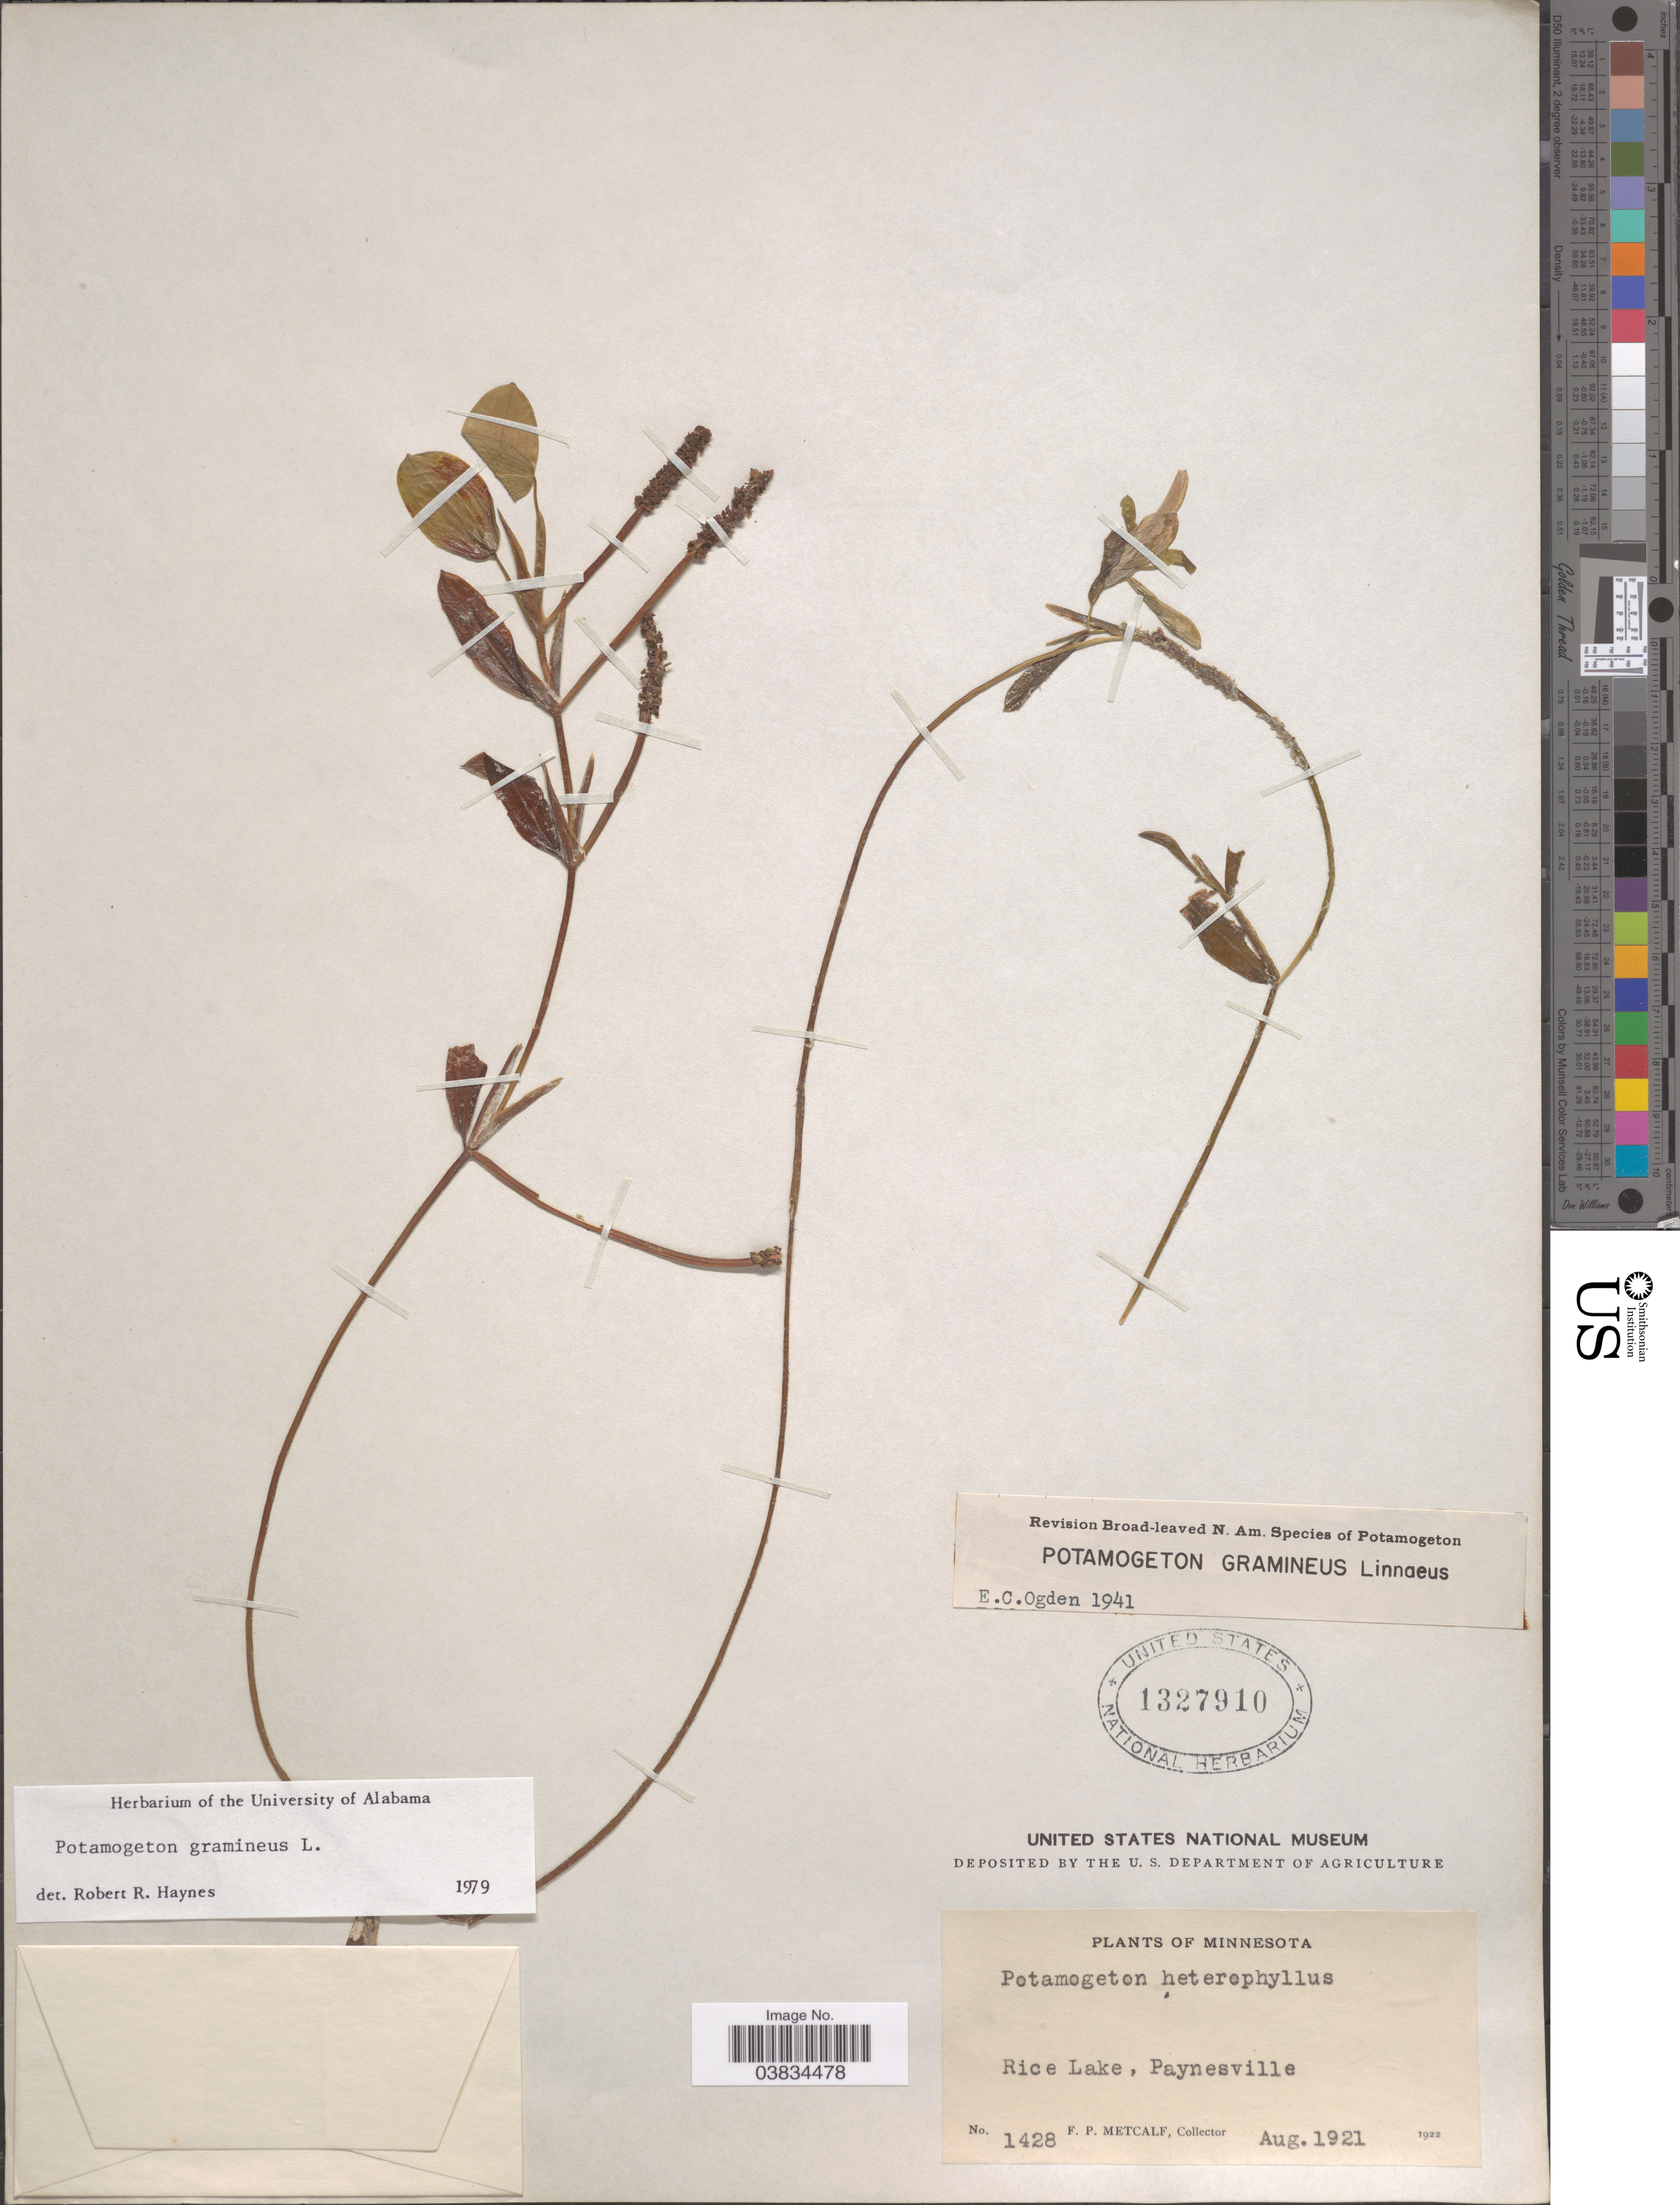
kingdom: Plantae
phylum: Tracheophyta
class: Liliopsida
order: Alismatales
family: Potamogetonaceae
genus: Potamogeton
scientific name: Potamogeton gramineus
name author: L.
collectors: F. Metcalf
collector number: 1428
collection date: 1921-08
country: United States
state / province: Minnesota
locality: Rice Lake, Paynesville.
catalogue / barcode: US 1327910